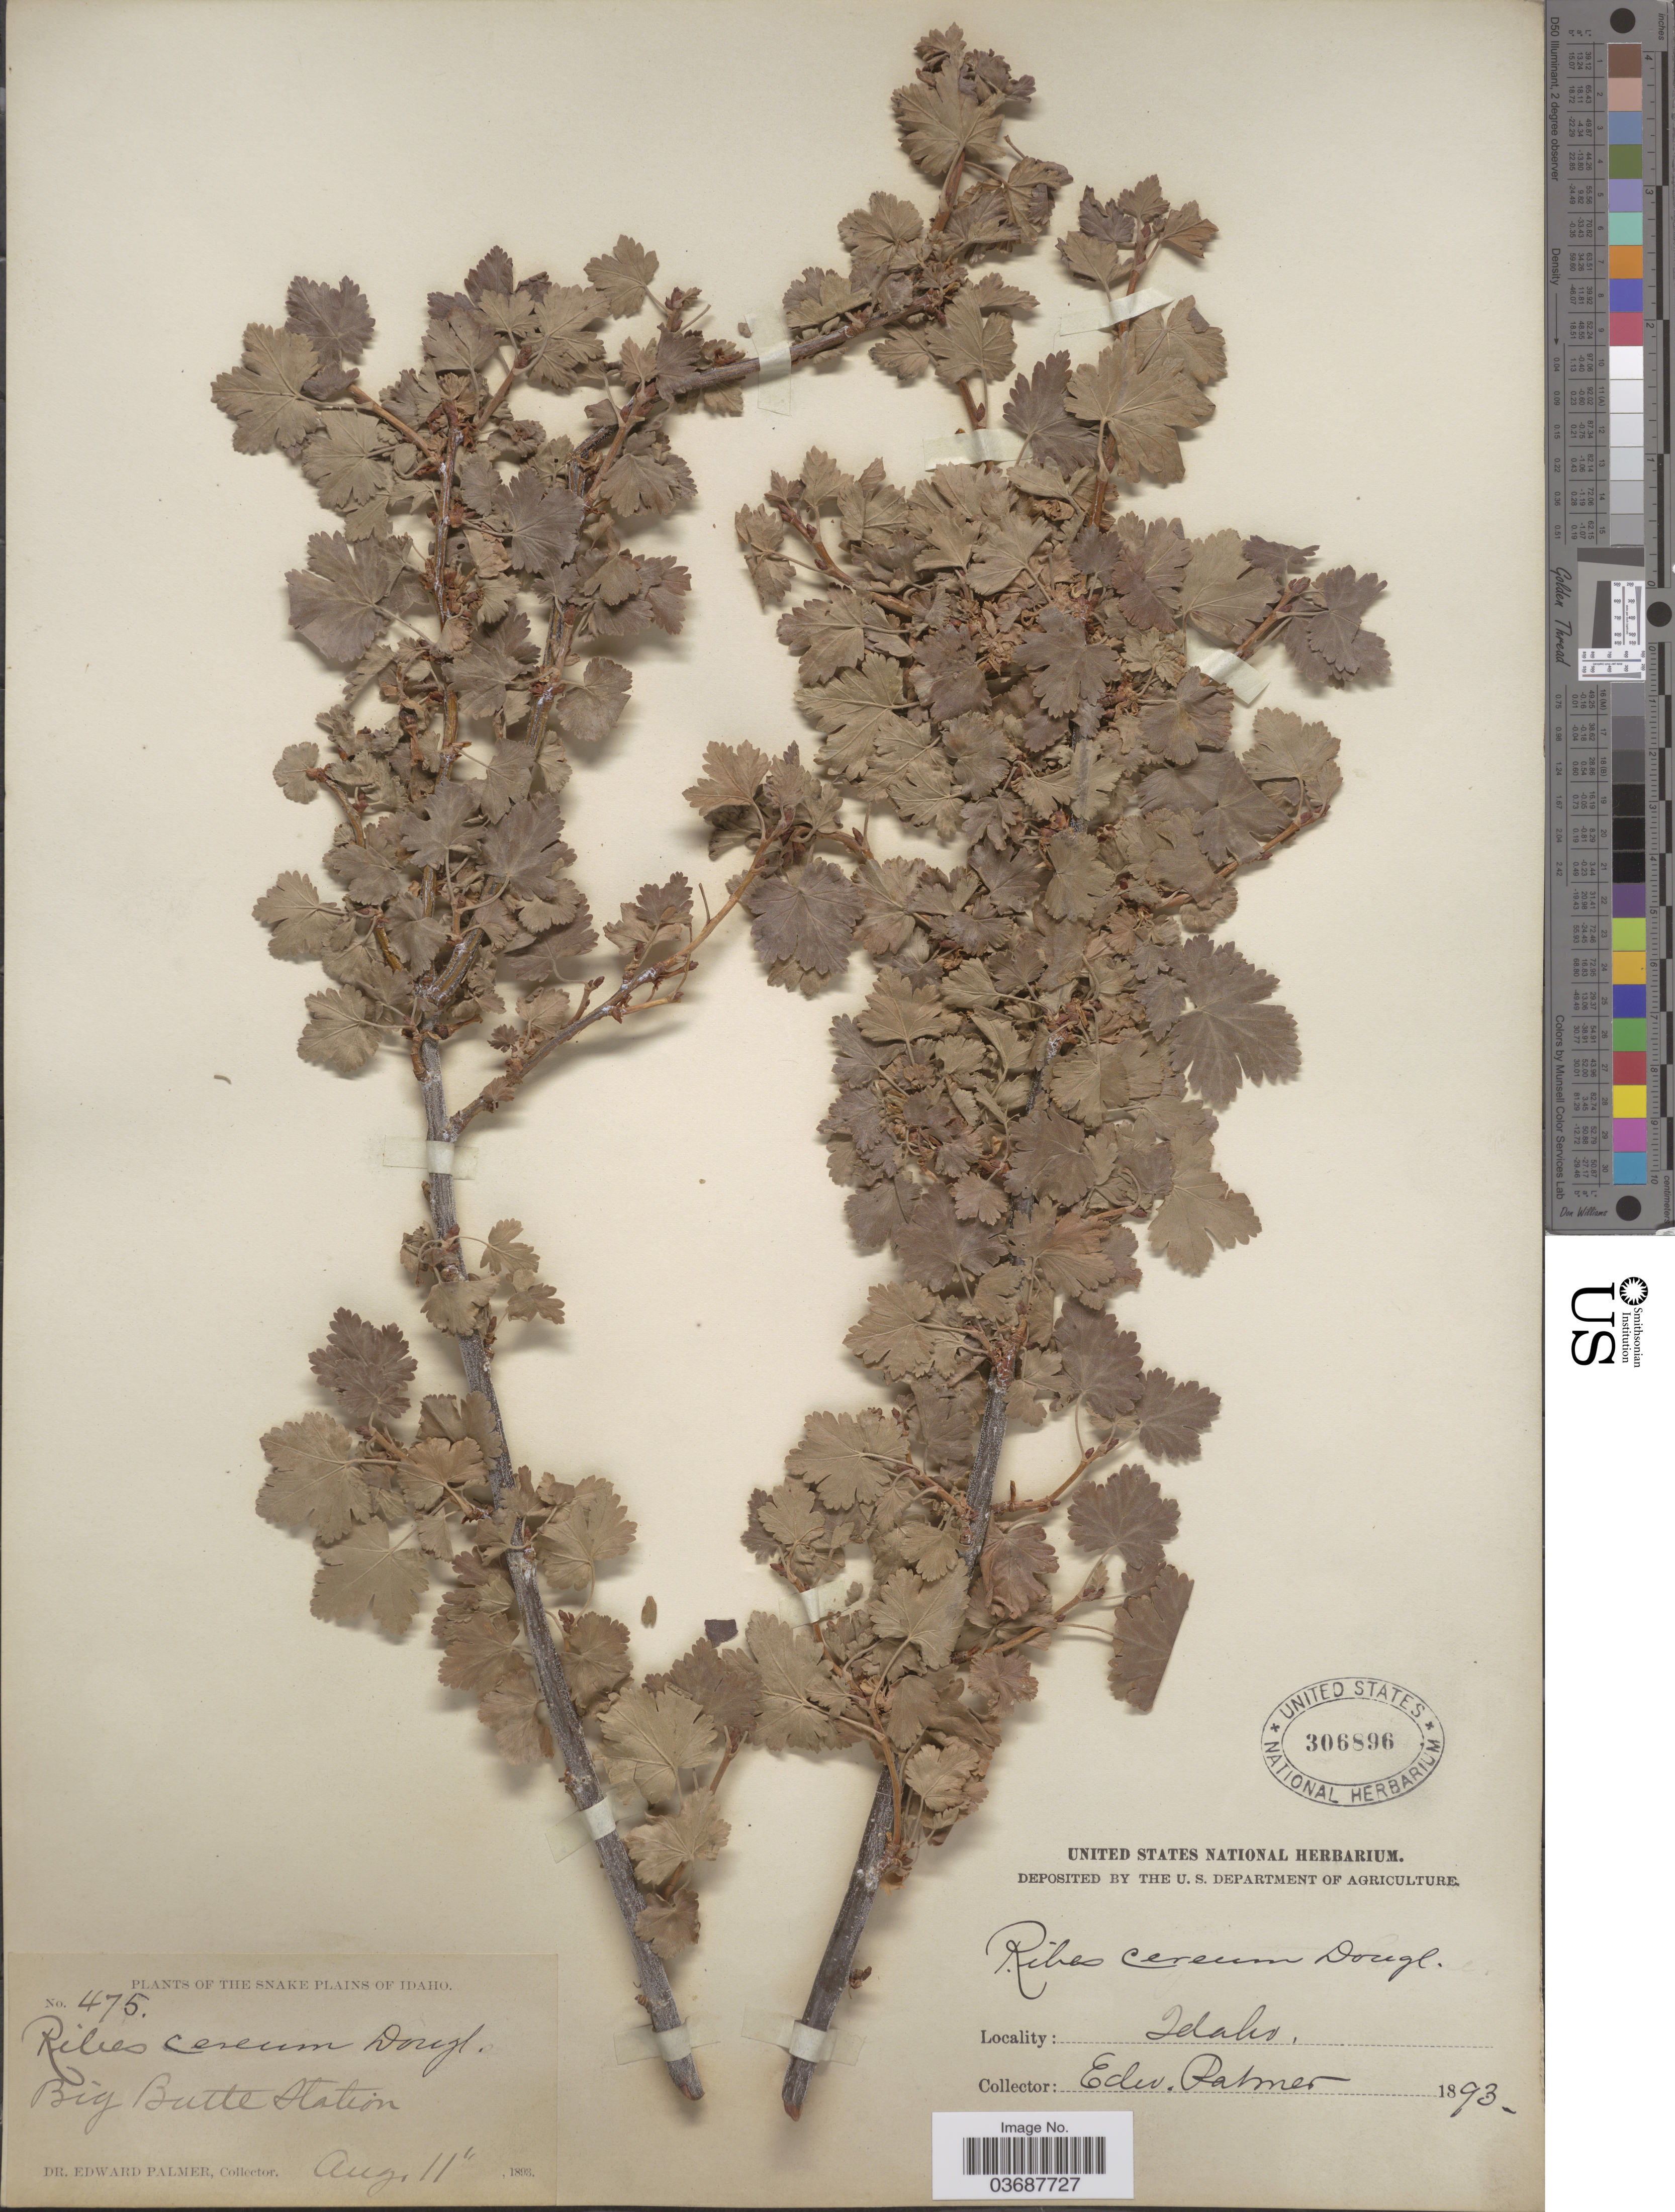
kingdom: Plantae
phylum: Tracheophyta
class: Magnoliopsida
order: Saxifragales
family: Grossulariaceae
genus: Ribes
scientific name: Ribes inebrians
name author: Lindl.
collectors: E. Palmer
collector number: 475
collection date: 1893-08-11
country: United States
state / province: Idaho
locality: The Snake Plains of Idaho. Big Butte Station.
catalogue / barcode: US 306896